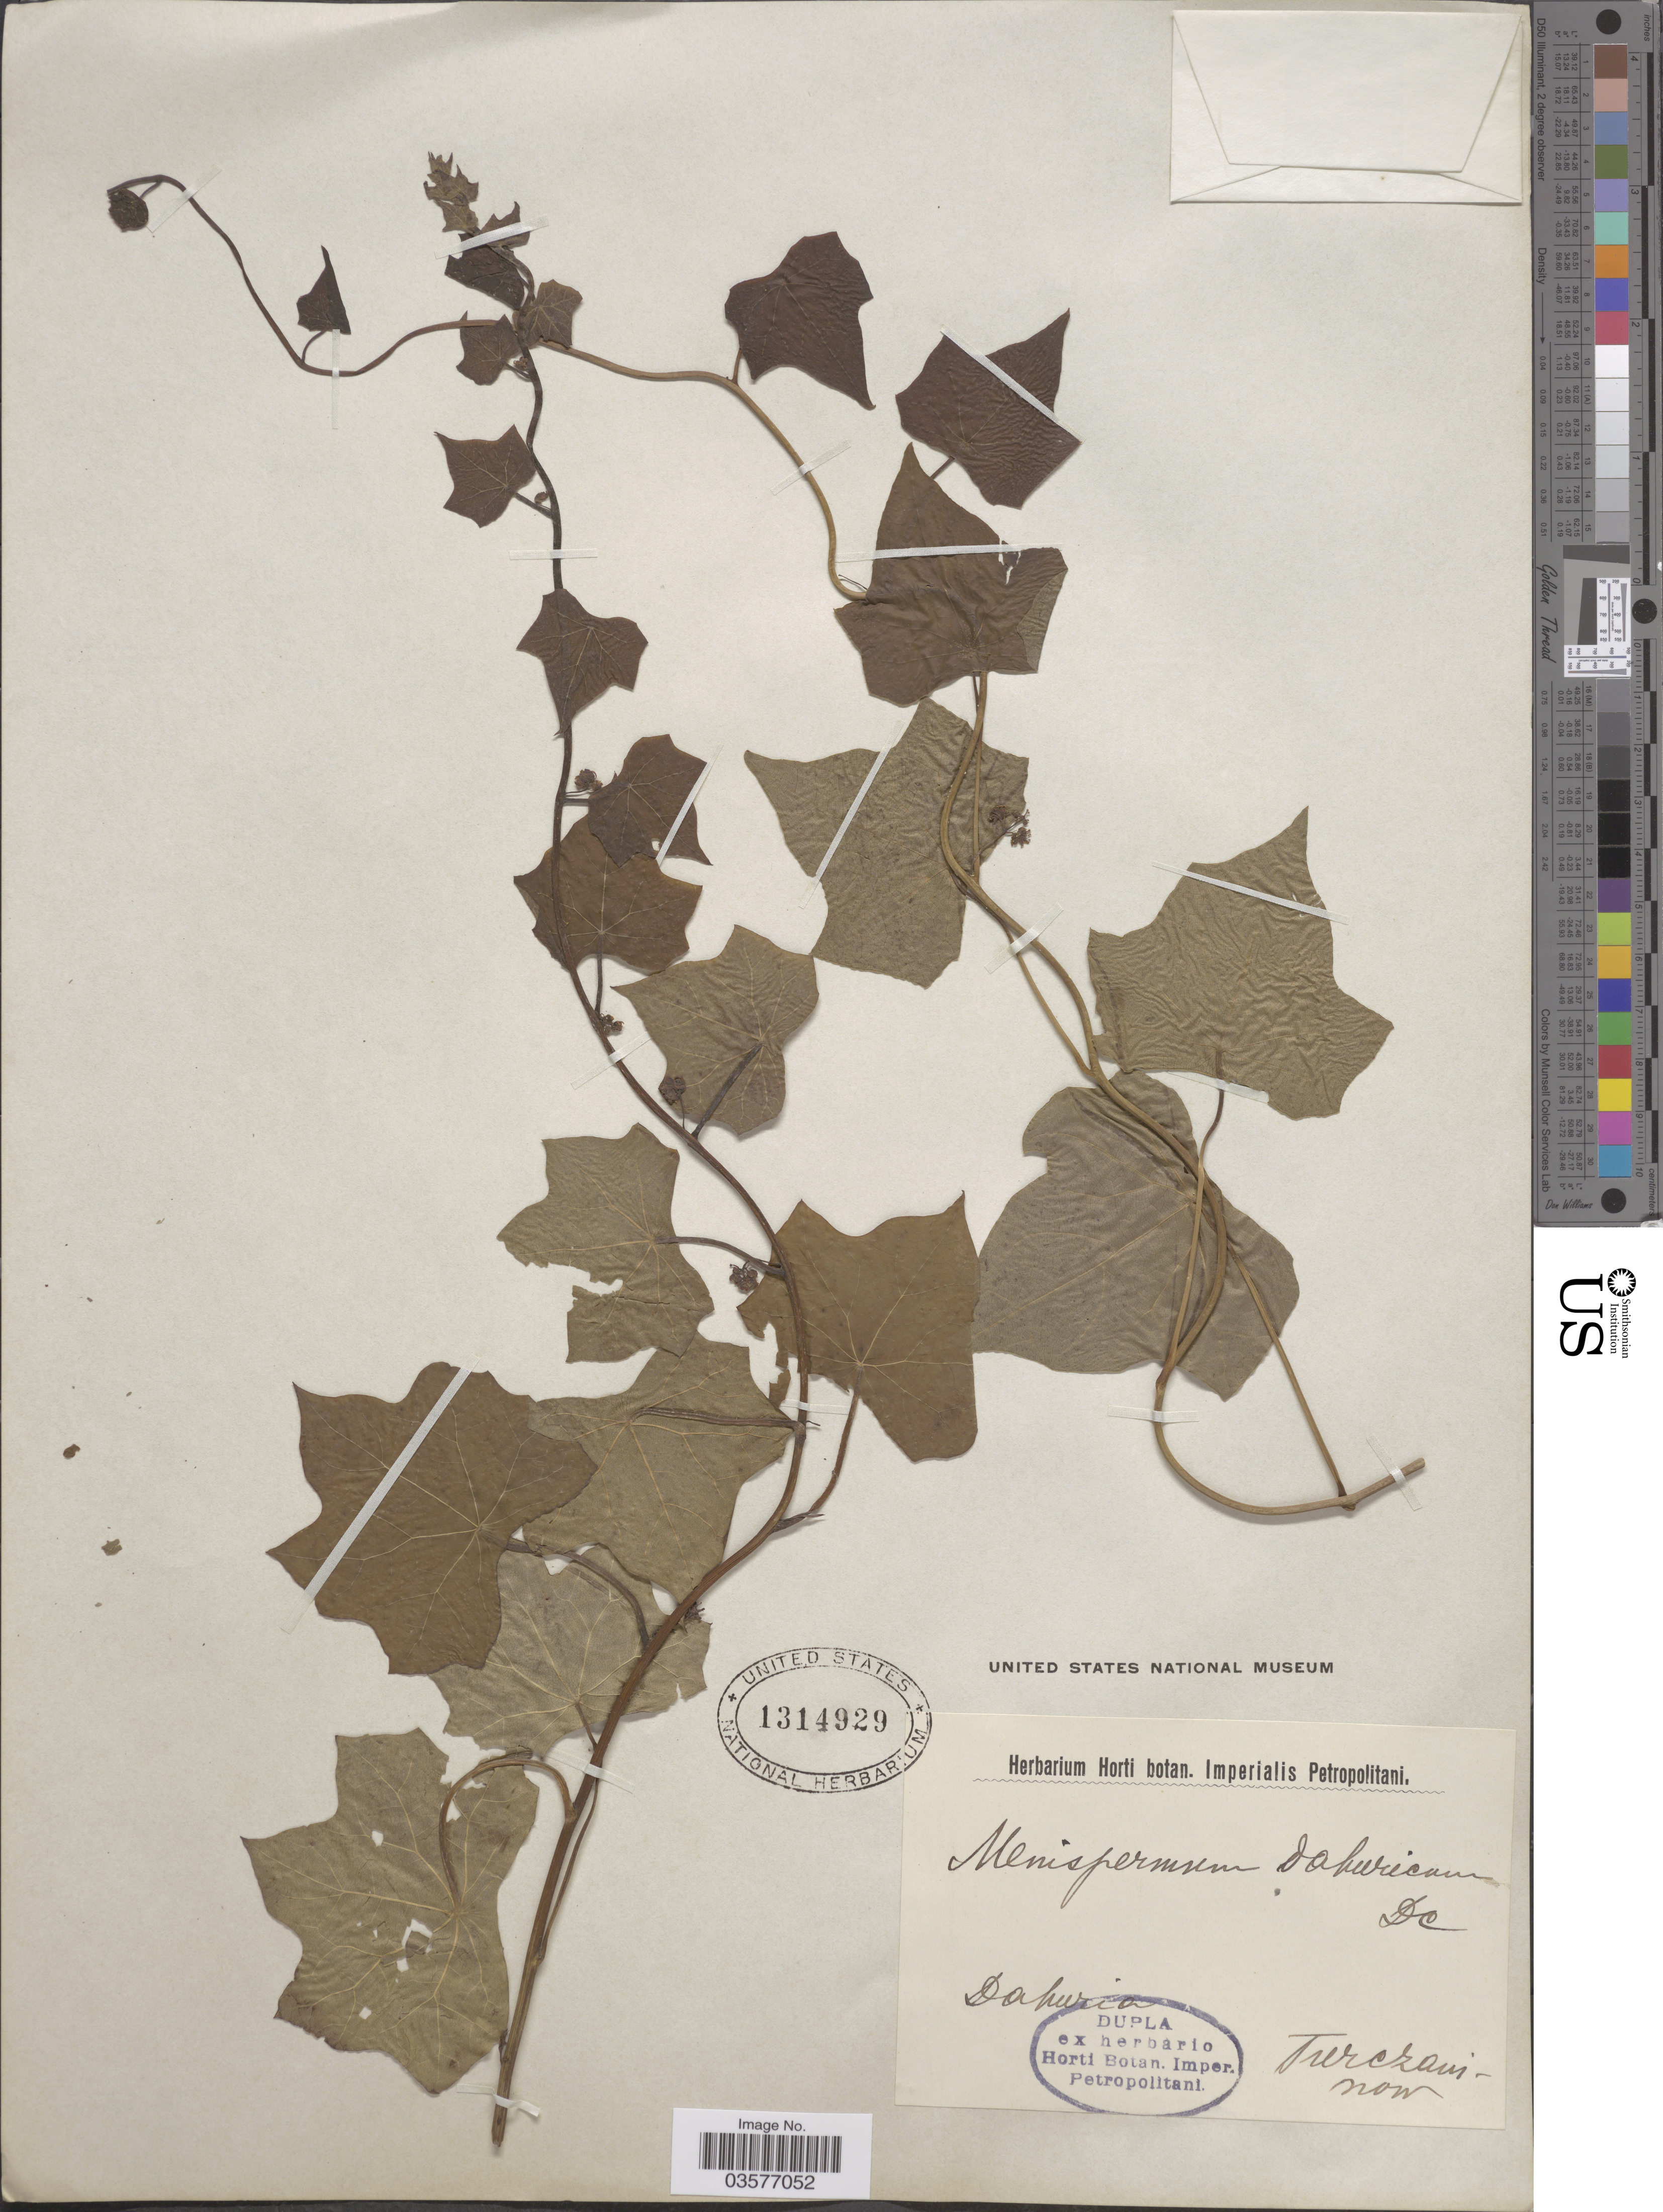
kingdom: Plantae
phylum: Tracheophyta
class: Magnoliopsida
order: Ranunculales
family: Menispermaceae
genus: Menispermum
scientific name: Menispermum dauricum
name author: DC.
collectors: Turczaninow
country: Russian Federation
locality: Dahuria.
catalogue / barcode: US 1314929